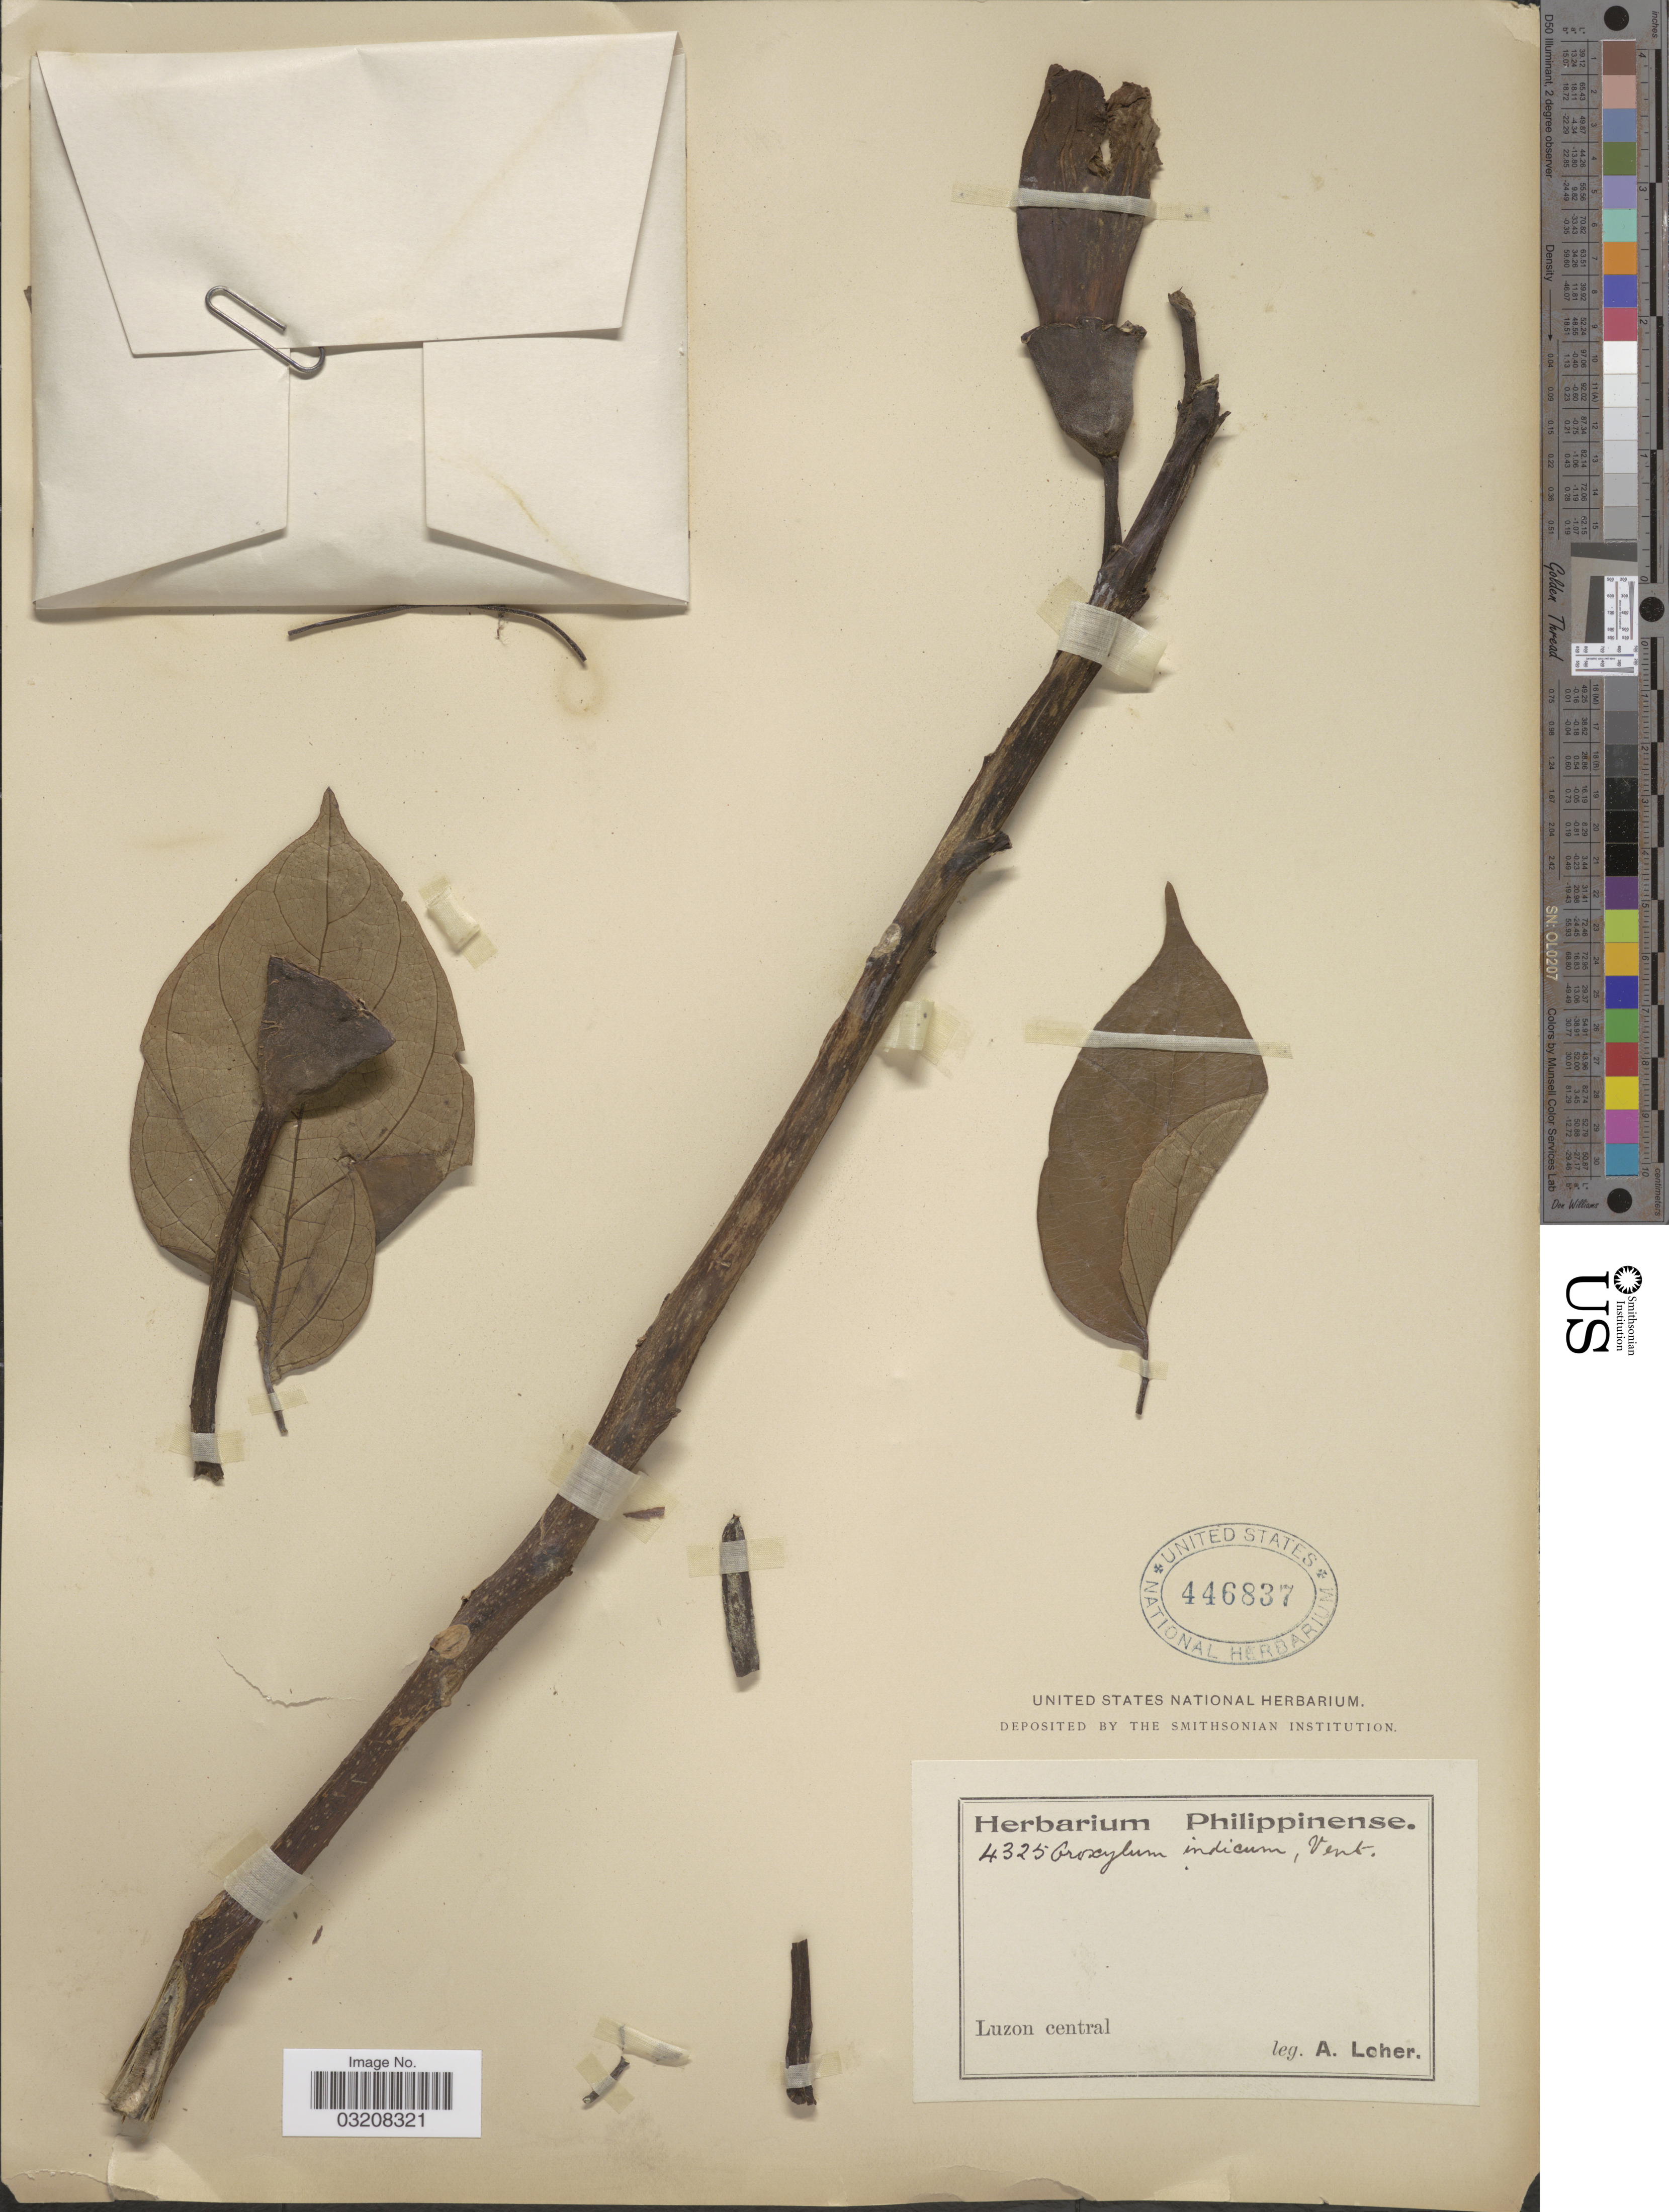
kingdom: Plantae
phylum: Tracheophyta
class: Magnoliopsida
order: Lamiales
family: Bignoniaceae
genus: Oroxylum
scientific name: Oroxylum indicum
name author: (L.) Kurz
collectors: A. Loher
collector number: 4325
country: Philippines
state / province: Central Luzon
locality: Luzon Central.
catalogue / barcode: US 446837